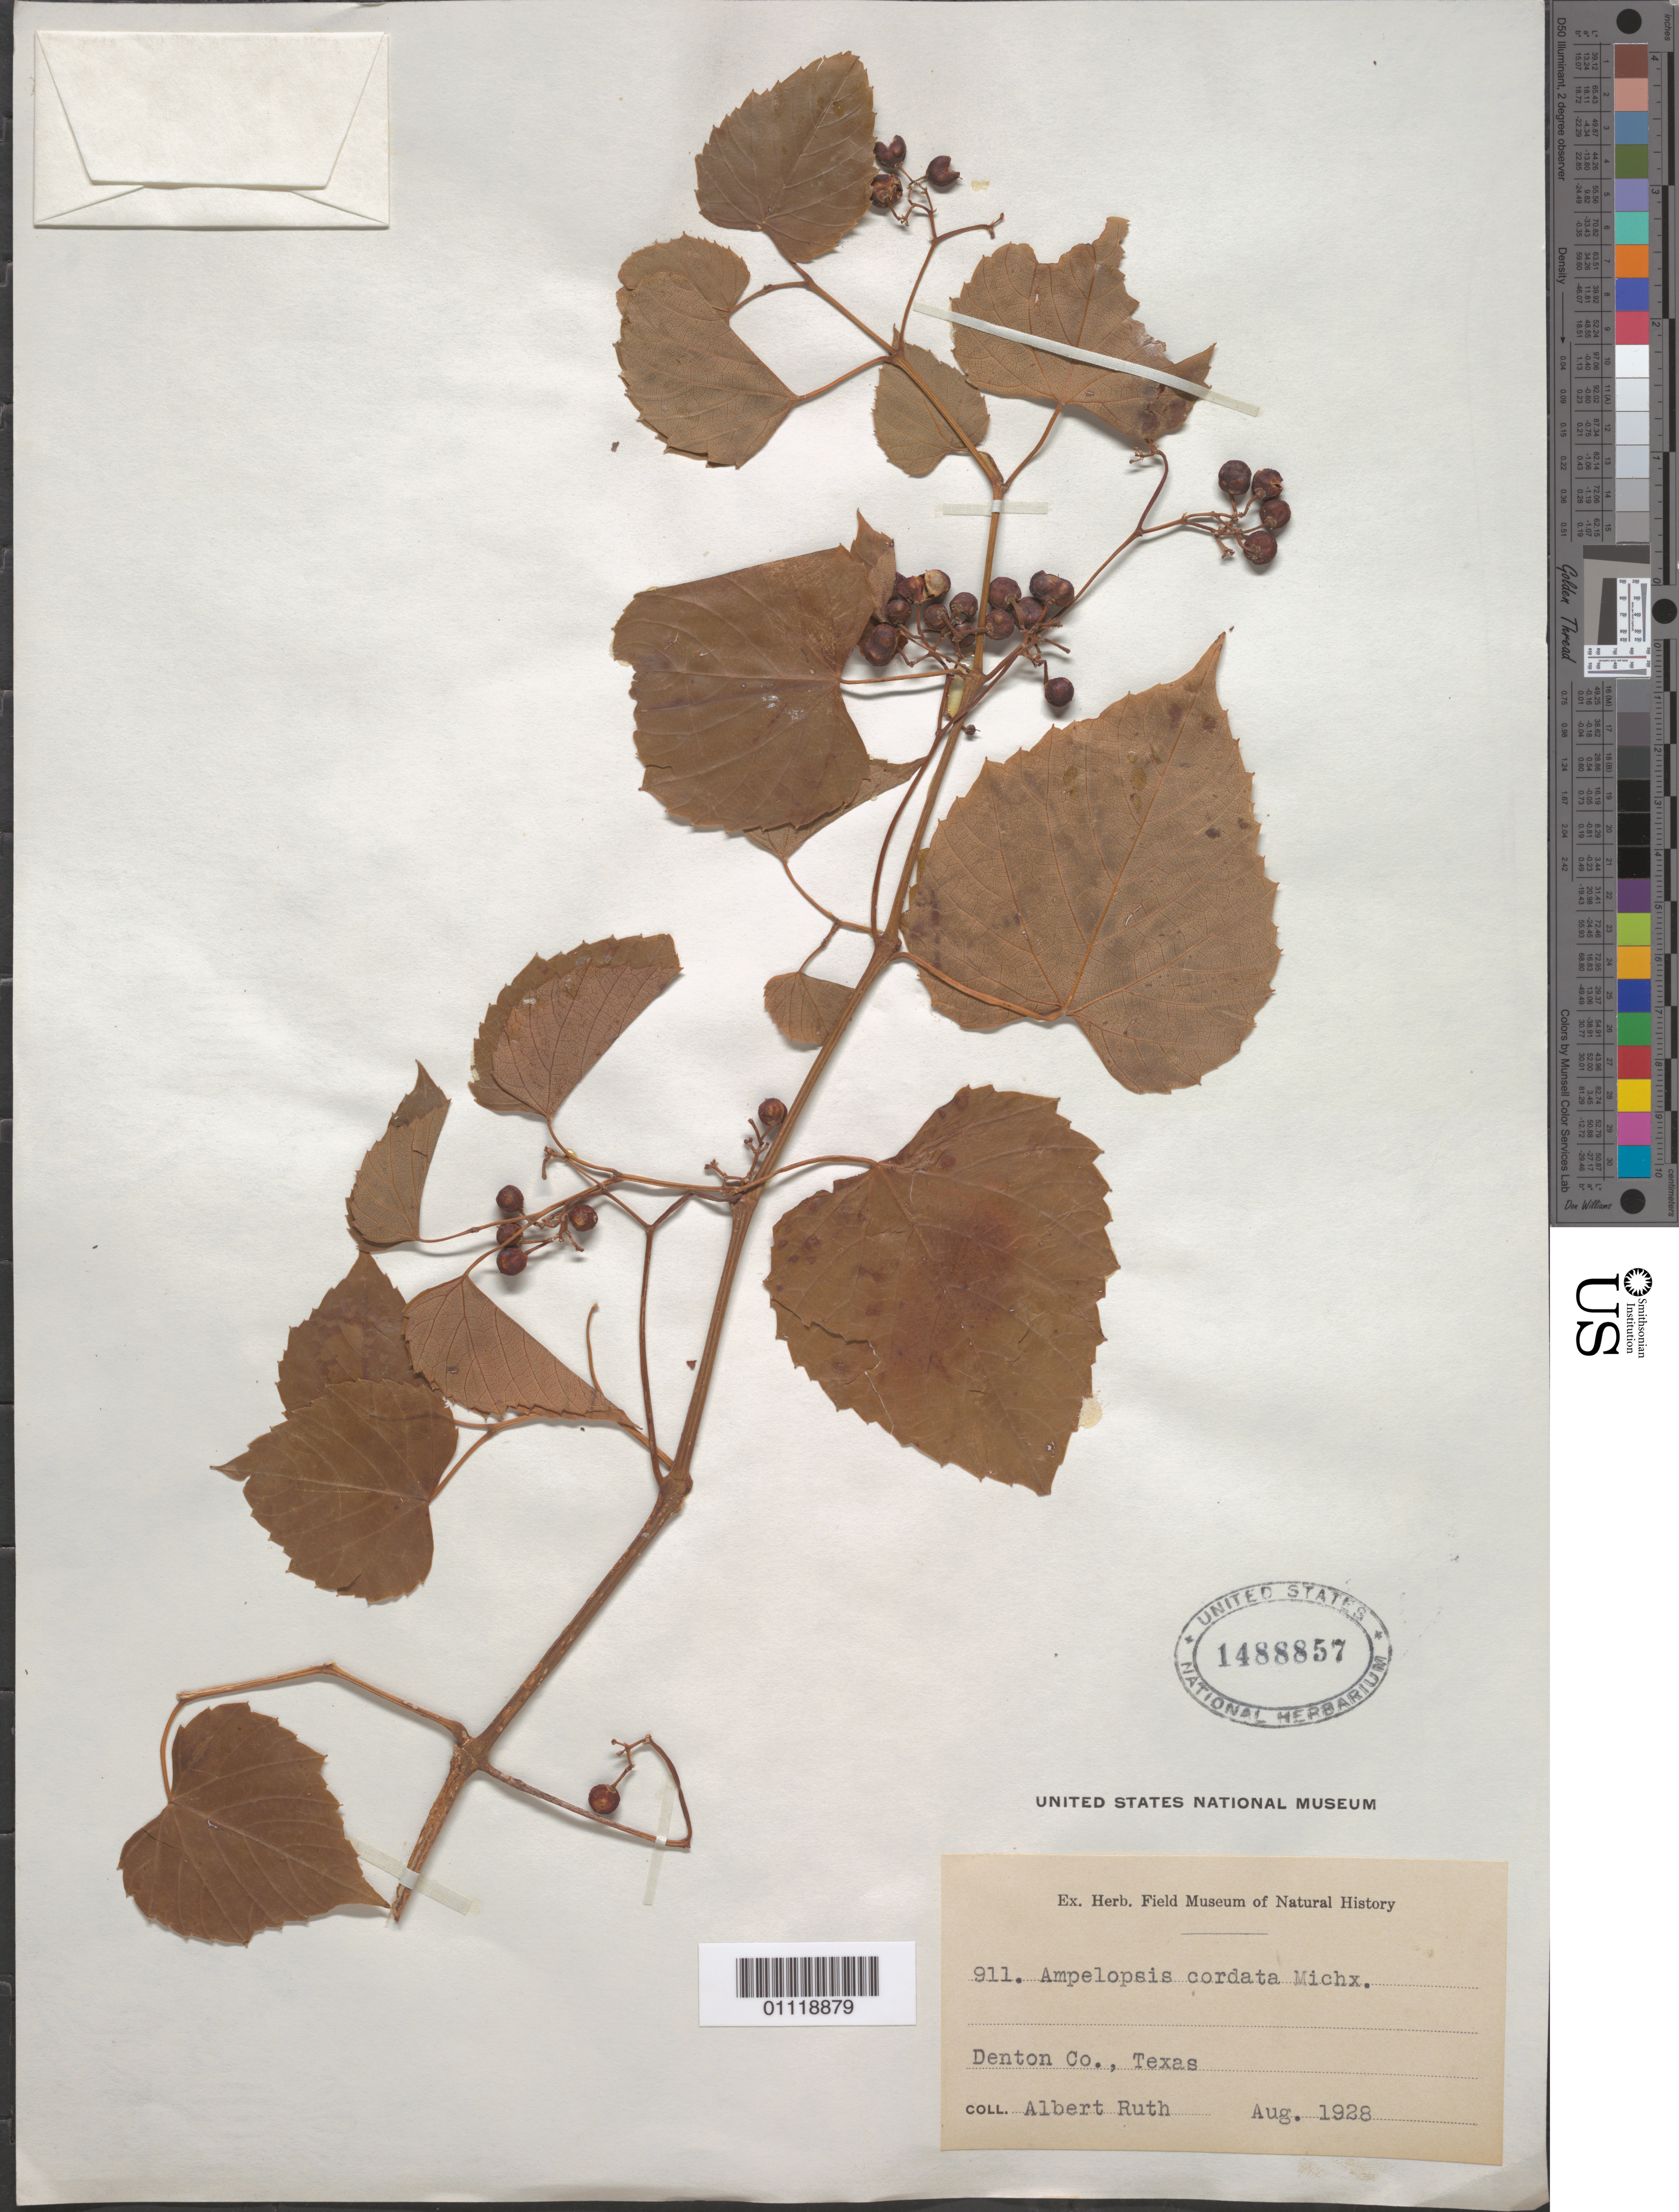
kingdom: Plantae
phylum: Tracheophyta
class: Magnoliopsida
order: Vitales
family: Vitaceae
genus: Ampelopsis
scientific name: Ampelopsis cordata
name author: Michx.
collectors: A. Ruth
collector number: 911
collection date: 1928-08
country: United States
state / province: Texas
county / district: Denton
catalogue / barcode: US 1488857